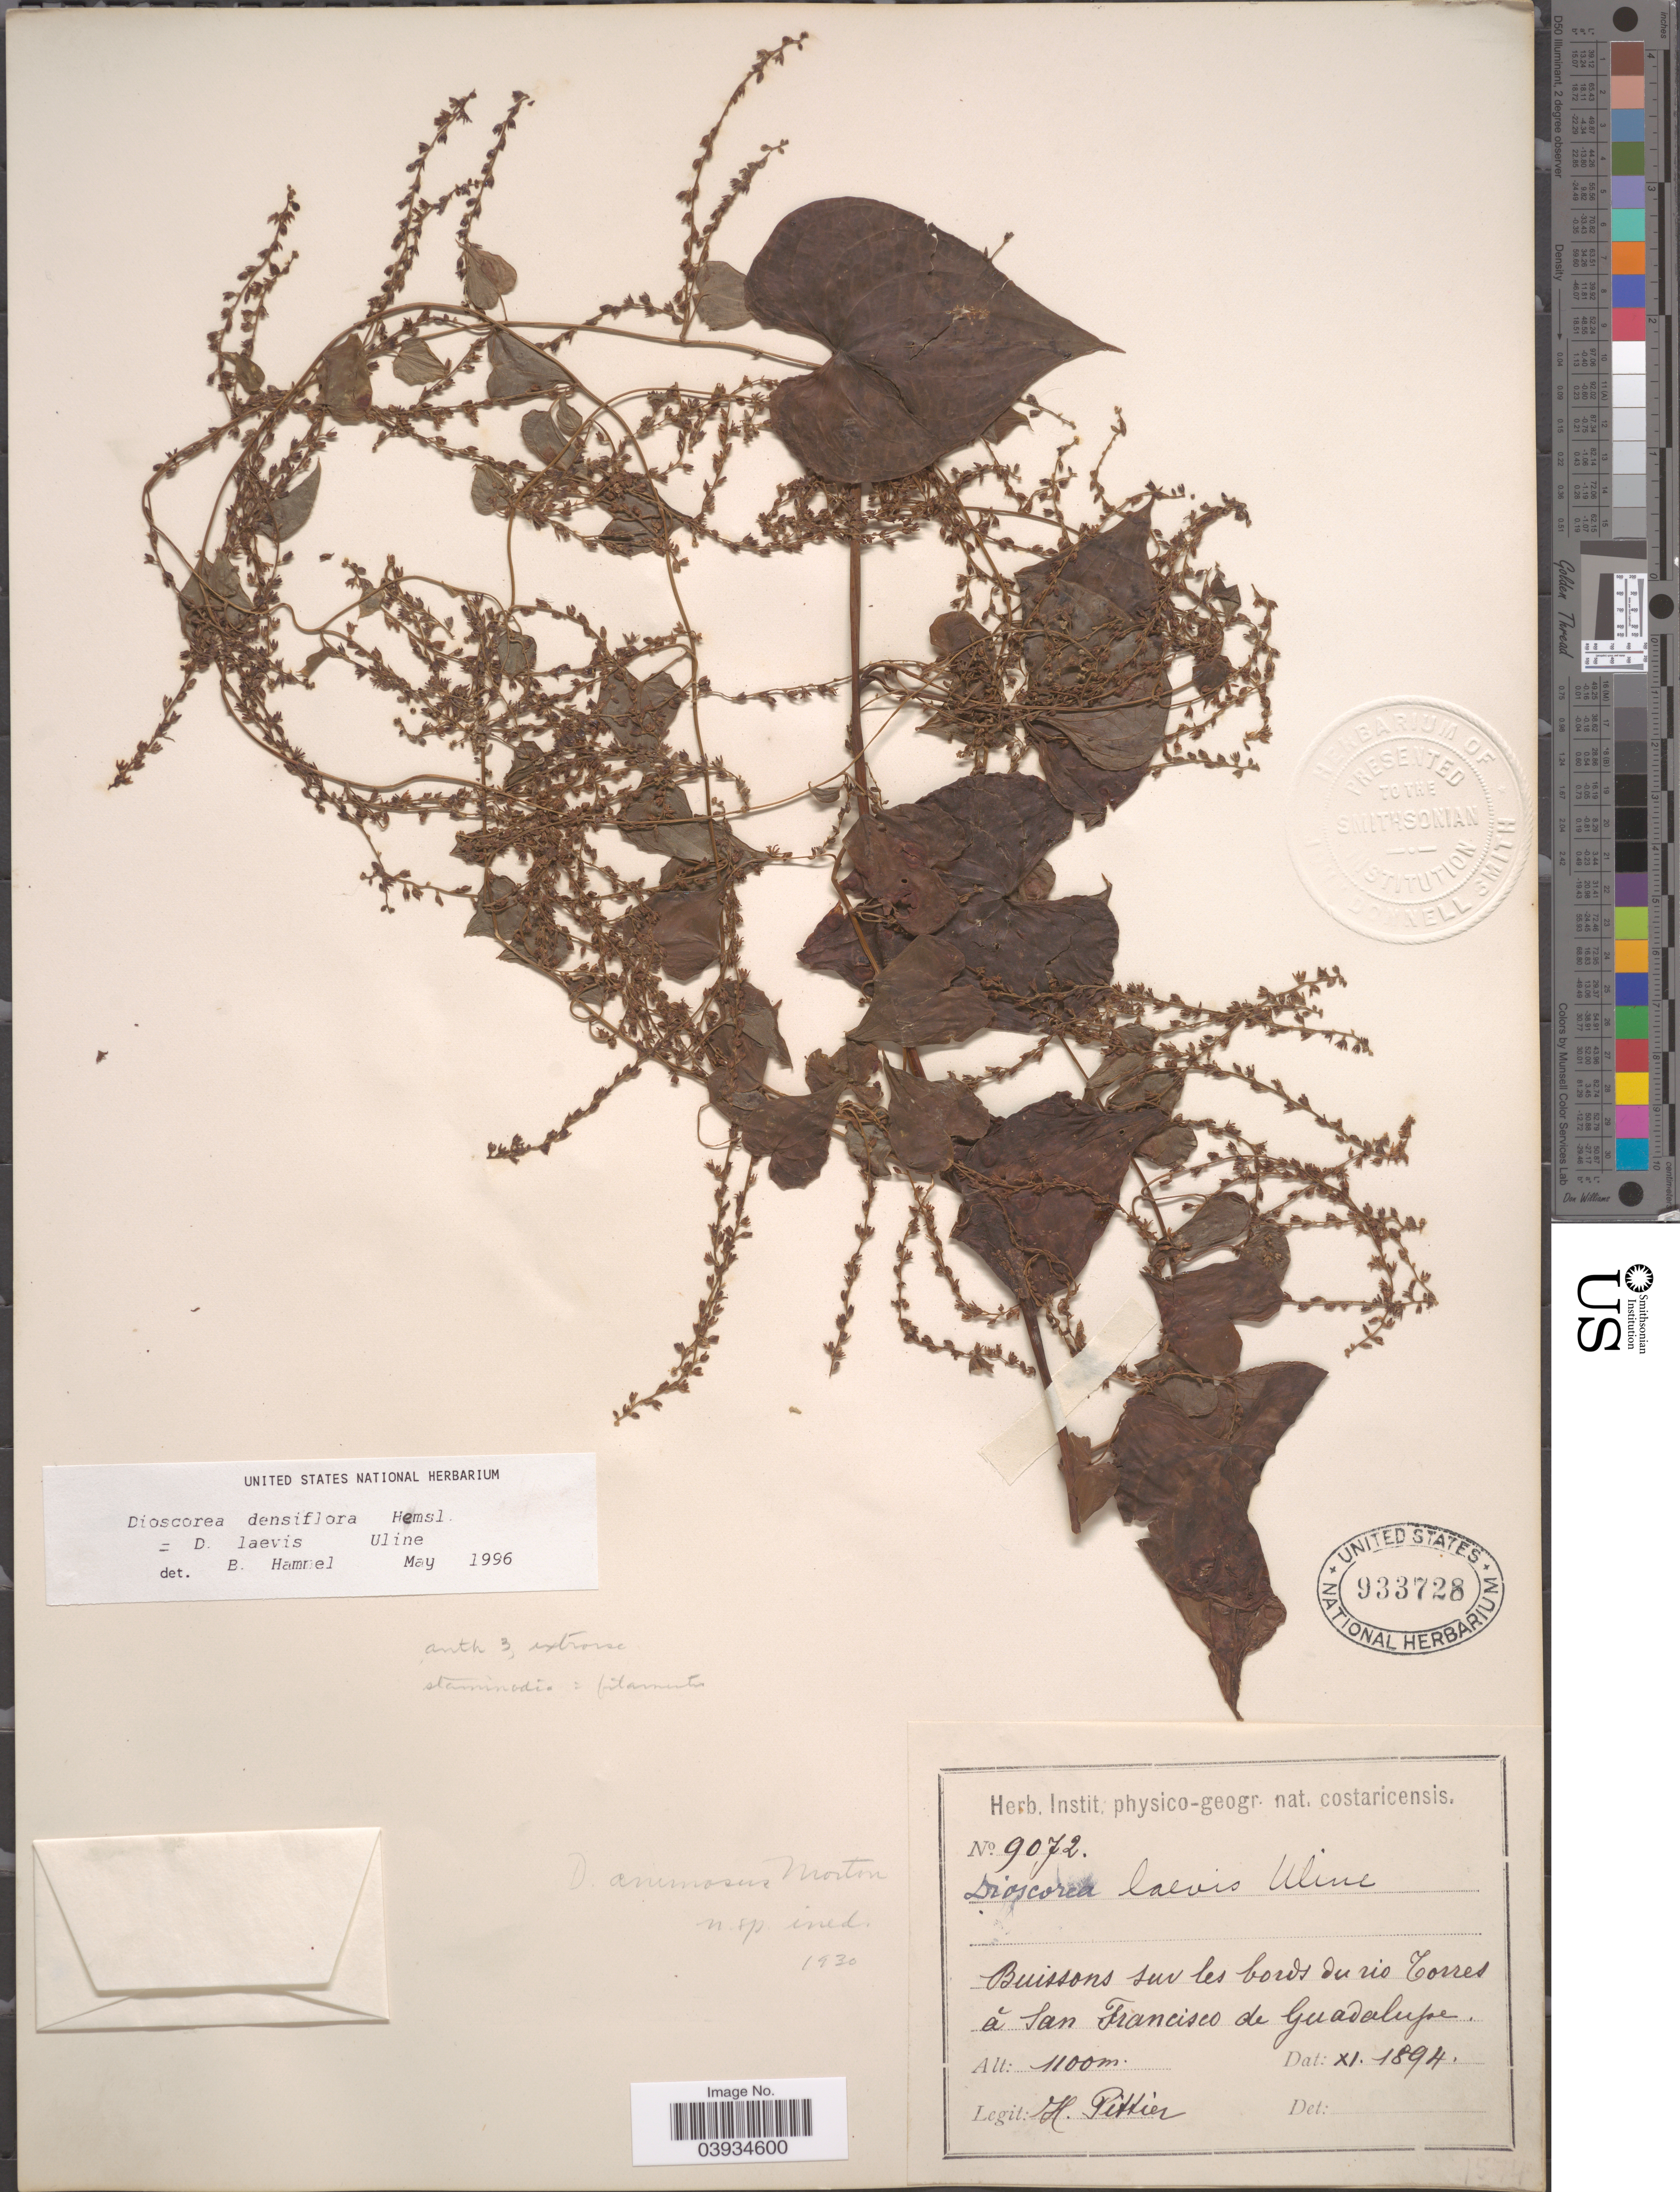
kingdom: Plantae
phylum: Tracheophyta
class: Liliopsida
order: Dioscoreales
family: Dioscoreaceae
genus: Dioscorea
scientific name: Dioscorea laevis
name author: Uline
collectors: H. F. Pittier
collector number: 9072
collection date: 1894-11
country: Costa Rica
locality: Buissons sur les bords du rio Torres á San Francisco de Guadalupe.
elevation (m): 1100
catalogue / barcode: US 933728